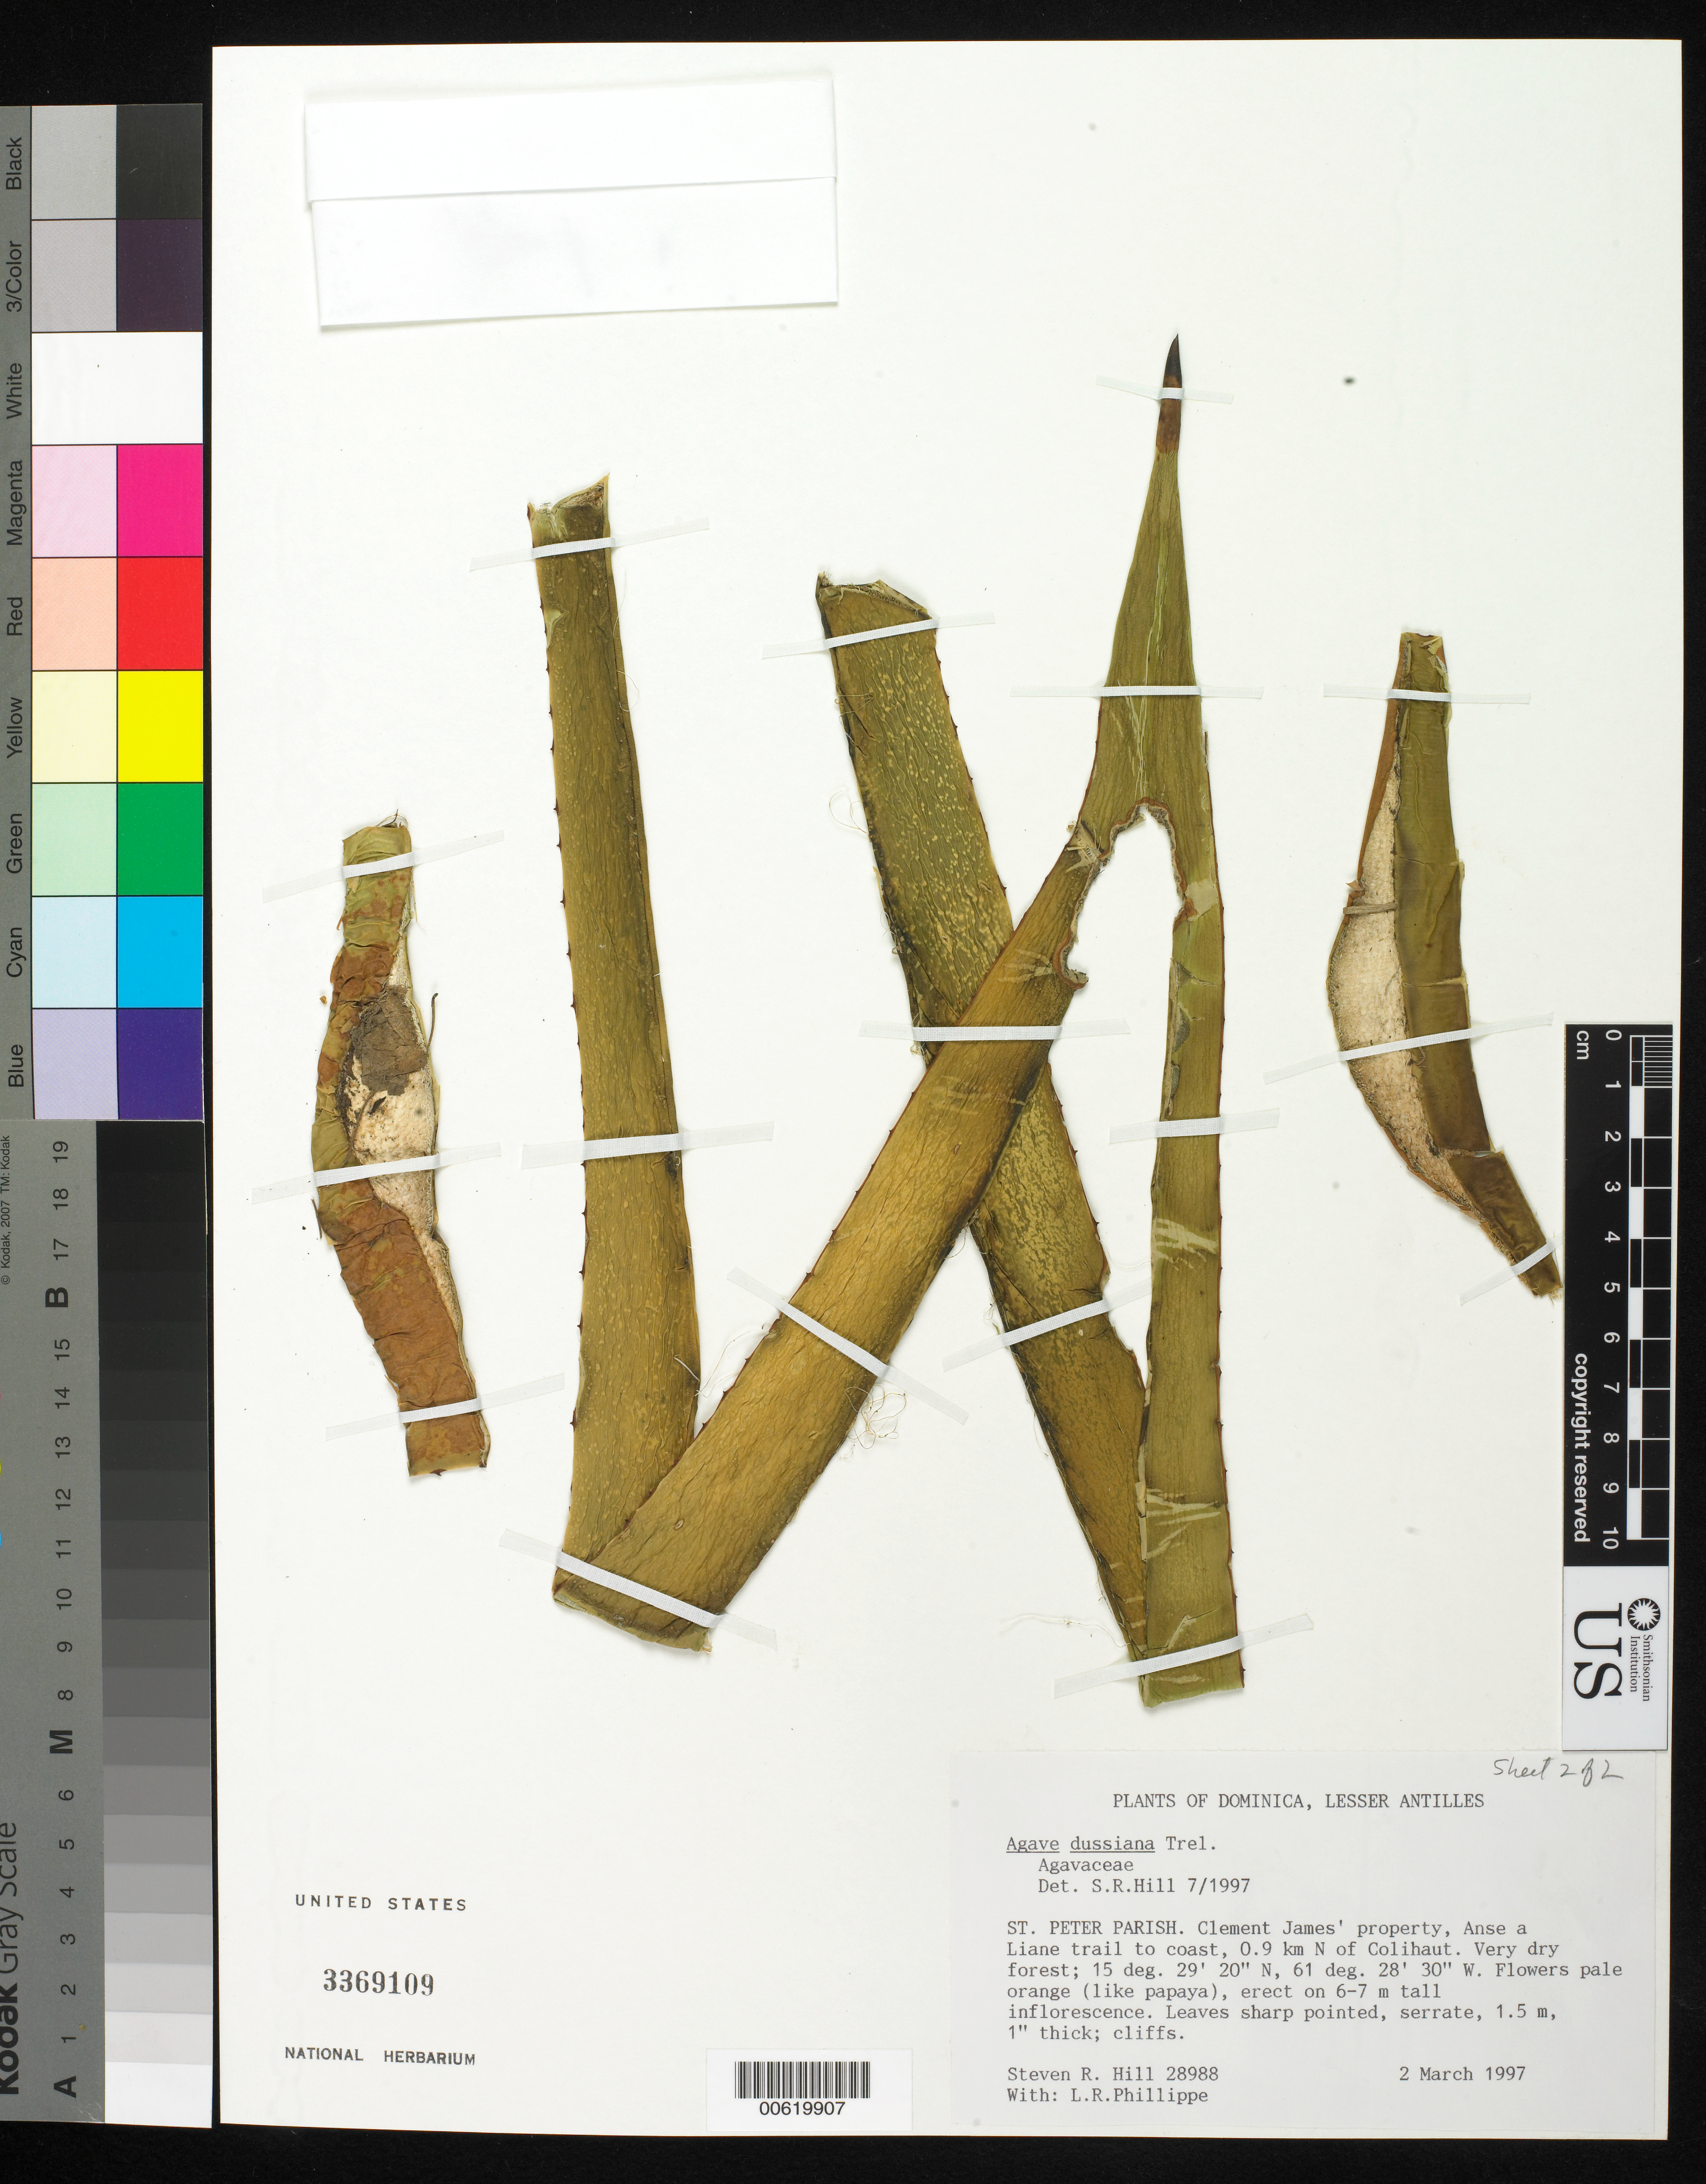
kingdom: Plantae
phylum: Tracheophyta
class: Liliopsida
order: Asparagales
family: Asparagaceae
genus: Agave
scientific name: Agave dussiana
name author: Trel.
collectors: S. R. Hill & L. Phillippe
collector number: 28988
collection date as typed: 02 Mar 1997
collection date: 1997-03-02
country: Dominica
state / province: St. Peter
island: Dominica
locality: Clement james property, anse a liane trail to coast, n of colihaut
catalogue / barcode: US 3369109